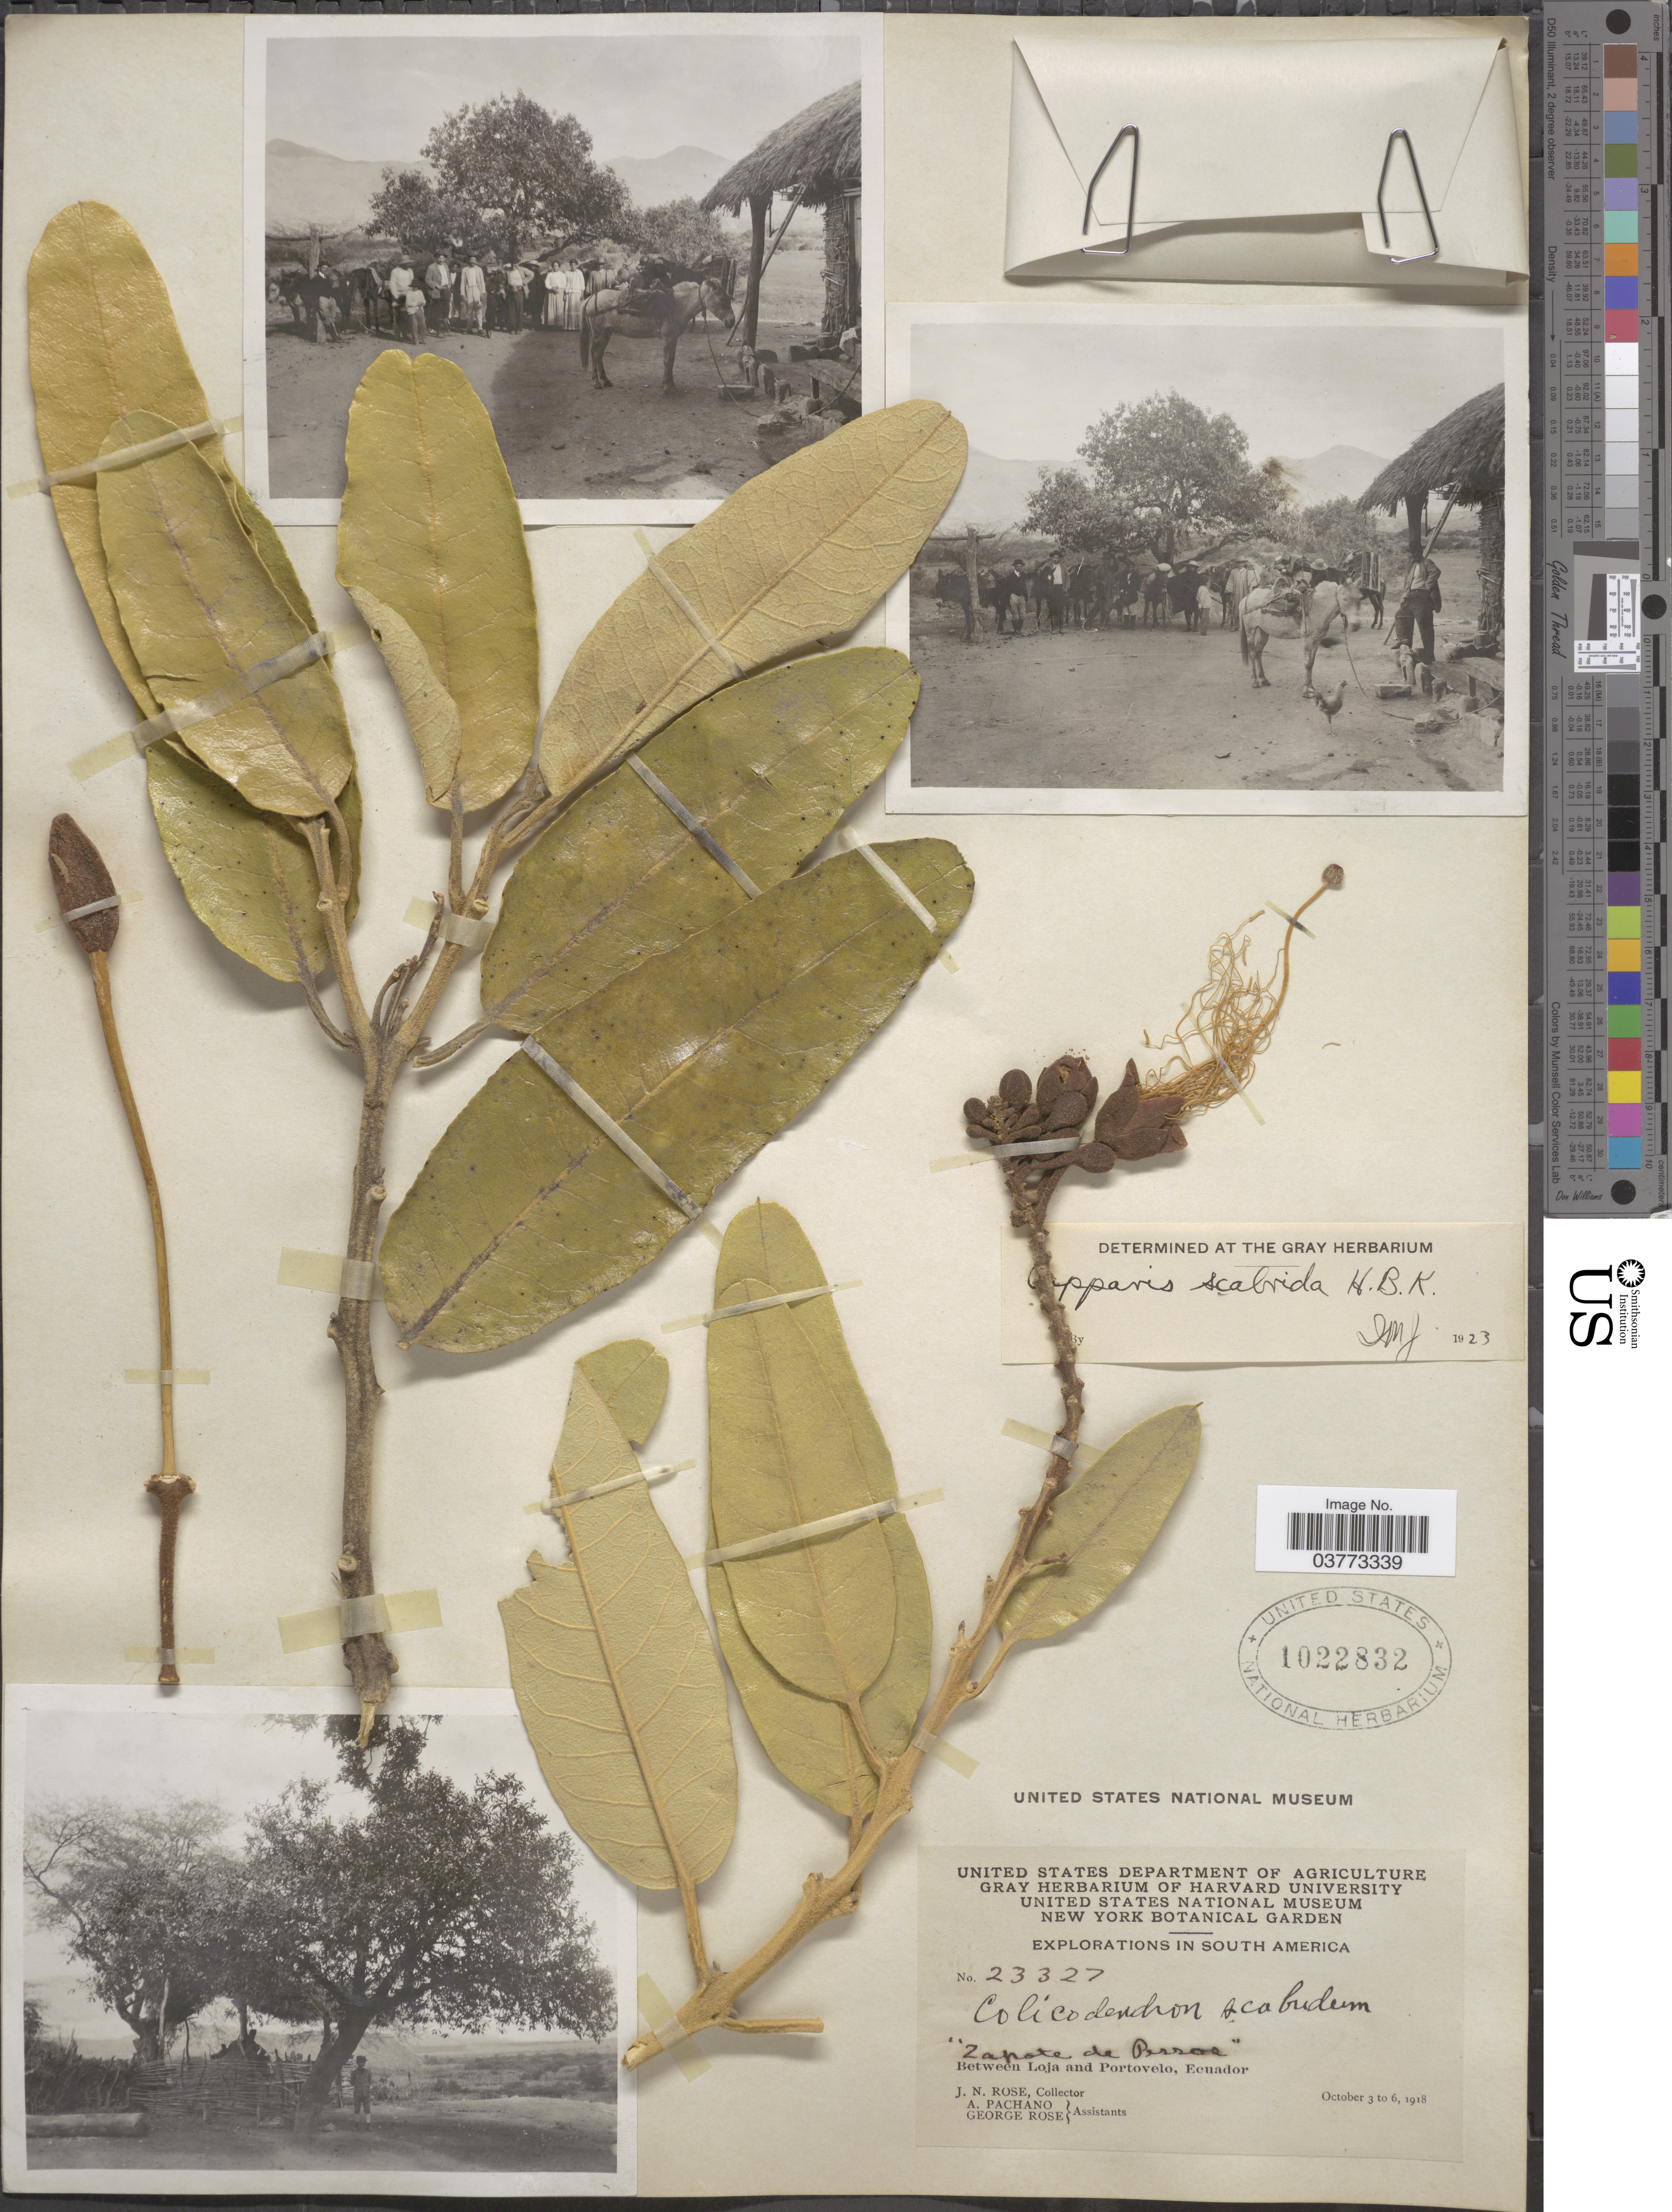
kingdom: Plantae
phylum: Tracheophyta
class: Magnoliopsida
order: Brassicales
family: Capparaceae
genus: Colicodendron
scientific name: Colicodendron angulatum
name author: (Ruiz & Pav. ex DC.) Hutch.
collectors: J. N. Rose, A. Pachano & G. Rose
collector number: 23327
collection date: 1918-10-03/1918-10-06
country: Ecuador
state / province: Loja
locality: South America. "Zapate de Perros". Between Loja and Portovelo.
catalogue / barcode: US 1022832